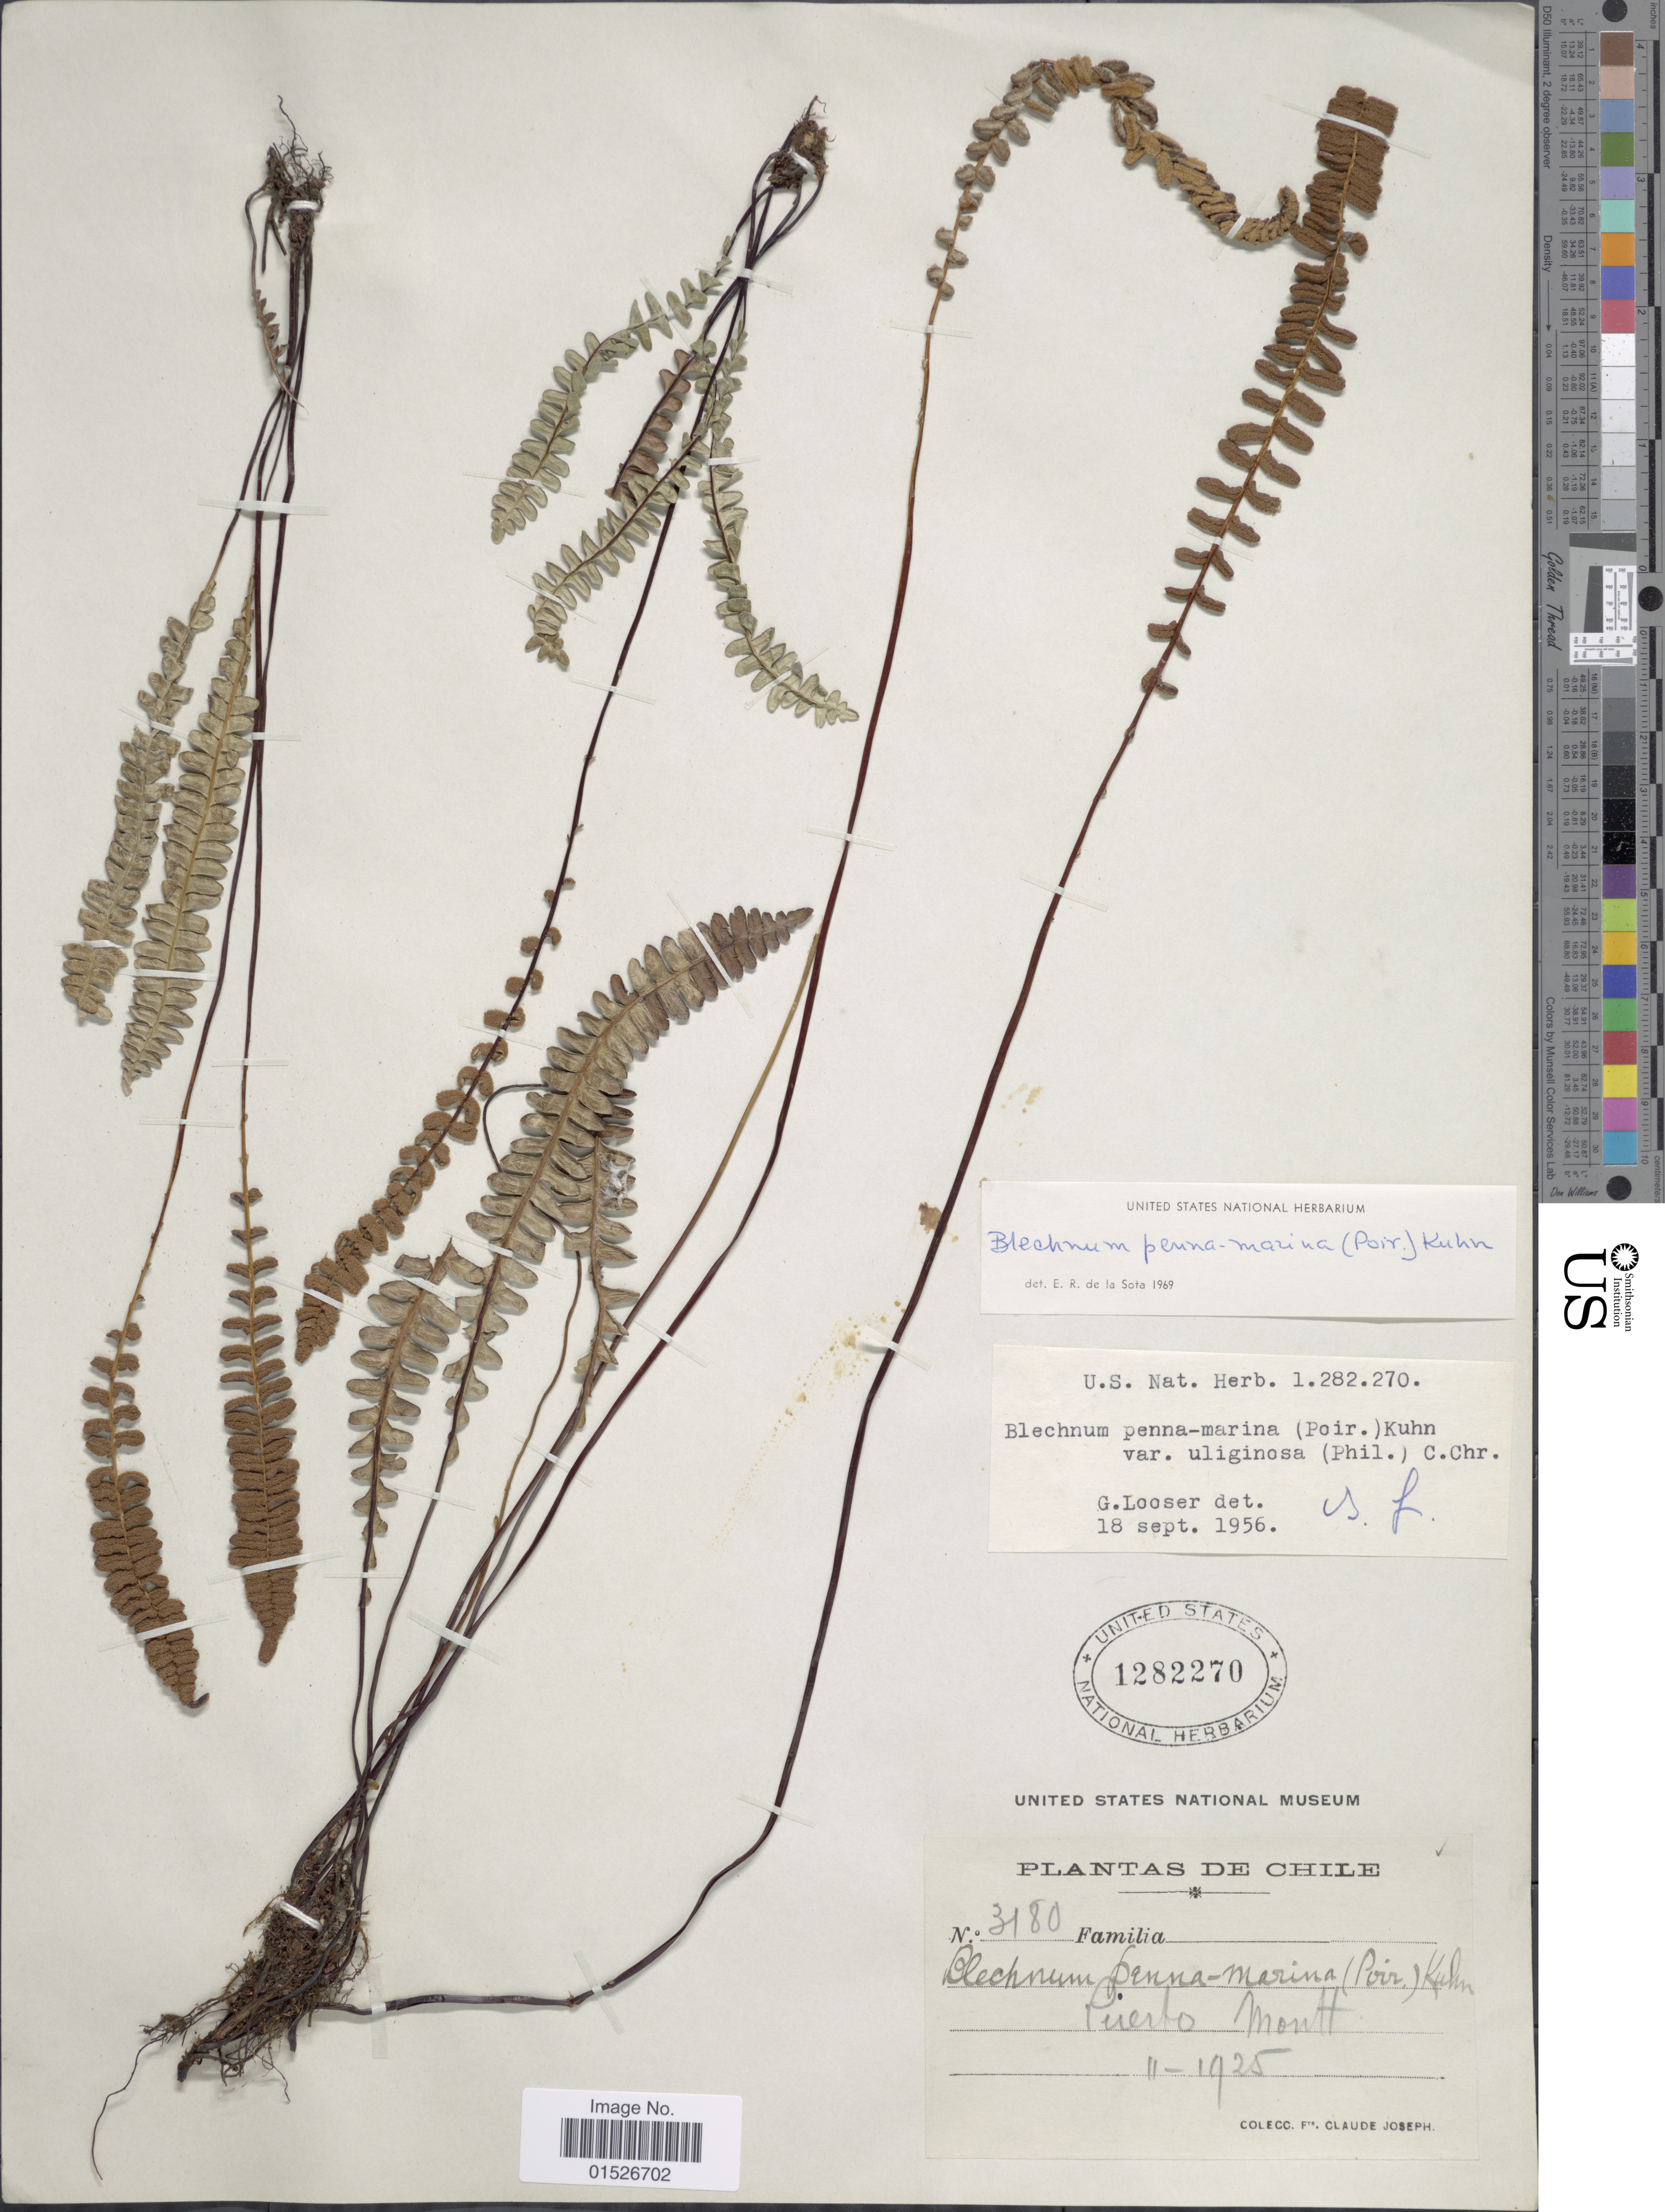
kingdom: Plantae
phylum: Tracheophyta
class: Polypodiopsida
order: Polypodiales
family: Blechnaceae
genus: Blechnum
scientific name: Blechnum penna-marina subsp. alpina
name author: T.C. Chambers & P. A. Farrant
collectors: C. Joseph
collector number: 3180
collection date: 1925-11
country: Chile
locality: Puerto Montt.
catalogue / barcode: US 1282270